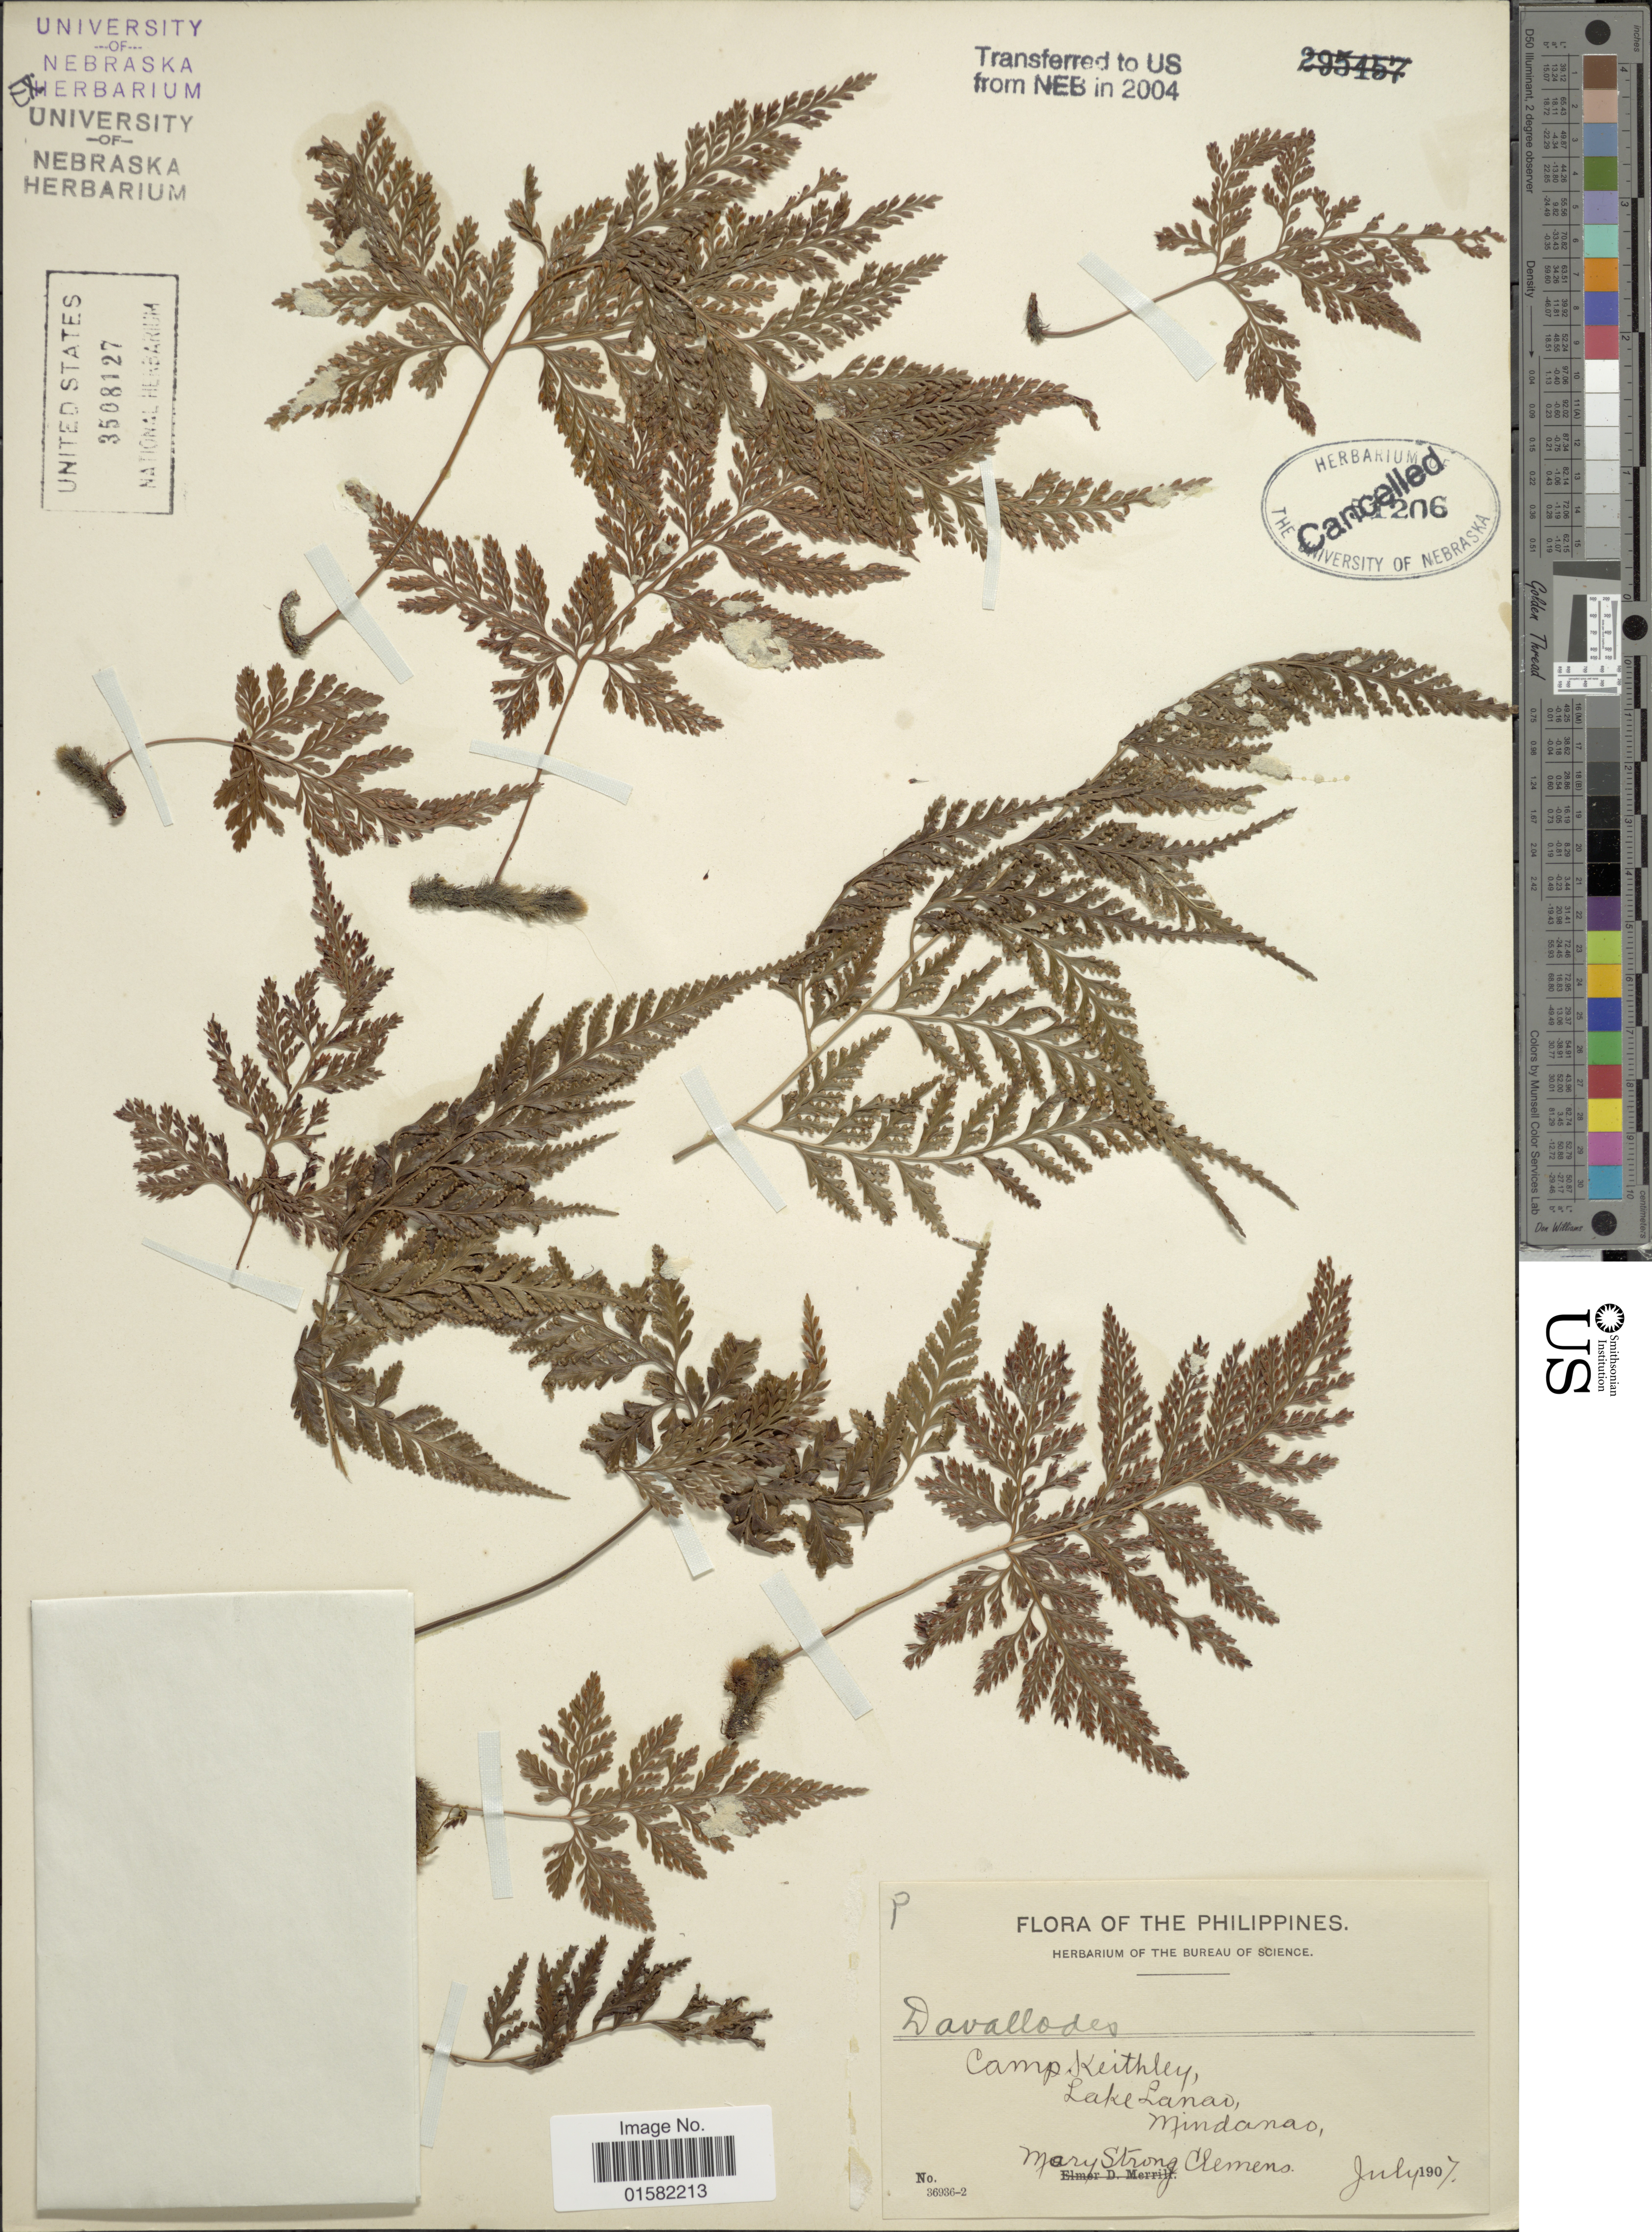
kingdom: Plantae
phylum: Tracheophyta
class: Polypodiopsida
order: Polypodiales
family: Davalliaceae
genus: Davallodes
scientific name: Davallodes sp.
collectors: M. S. Clemens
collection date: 1907-07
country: Philippines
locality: Camp Keithley, Lake Lanao, Mindanao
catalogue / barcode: US 3508127